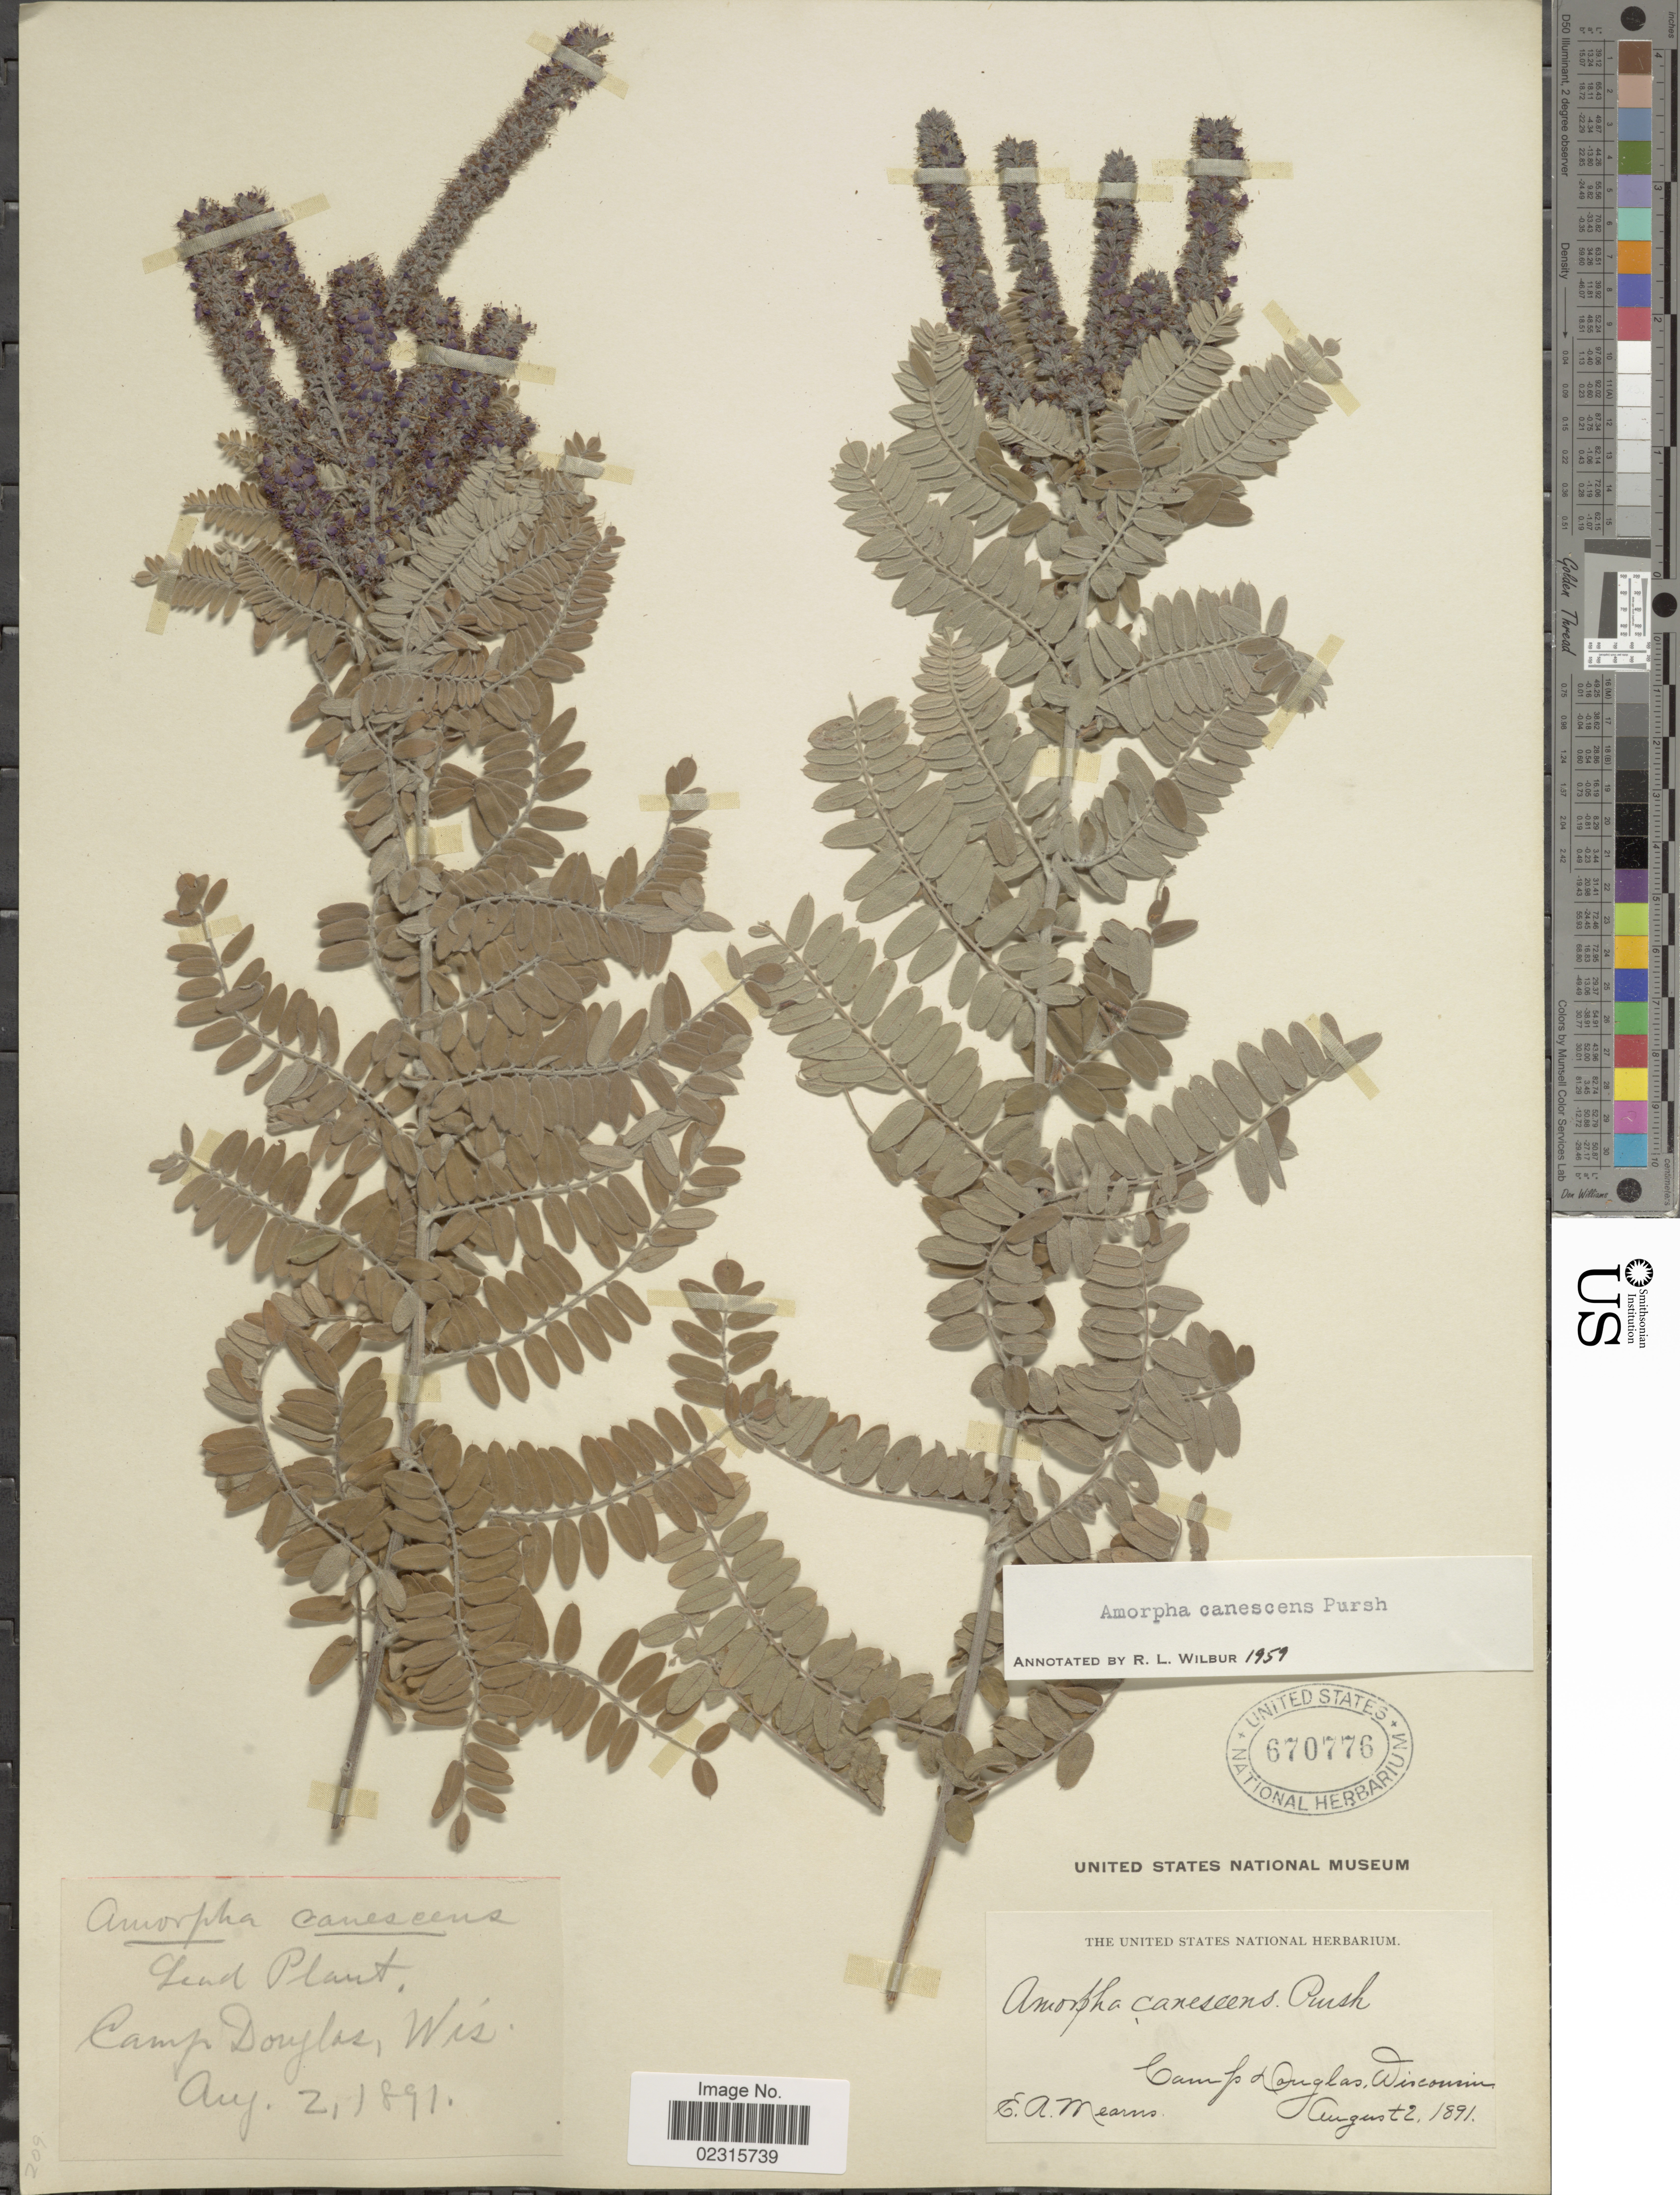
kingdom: Plantae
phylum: Tracheophyta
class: Magnoliopsida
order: Fabales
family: Fabaceae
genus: Amorpha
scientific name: Amorpha canescens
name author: Pursh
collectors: E. A. Mearns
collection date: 1891-08-02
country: United States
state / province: Wisconsin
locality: Camp Douglas, Wisconsin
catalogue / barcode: US 670776